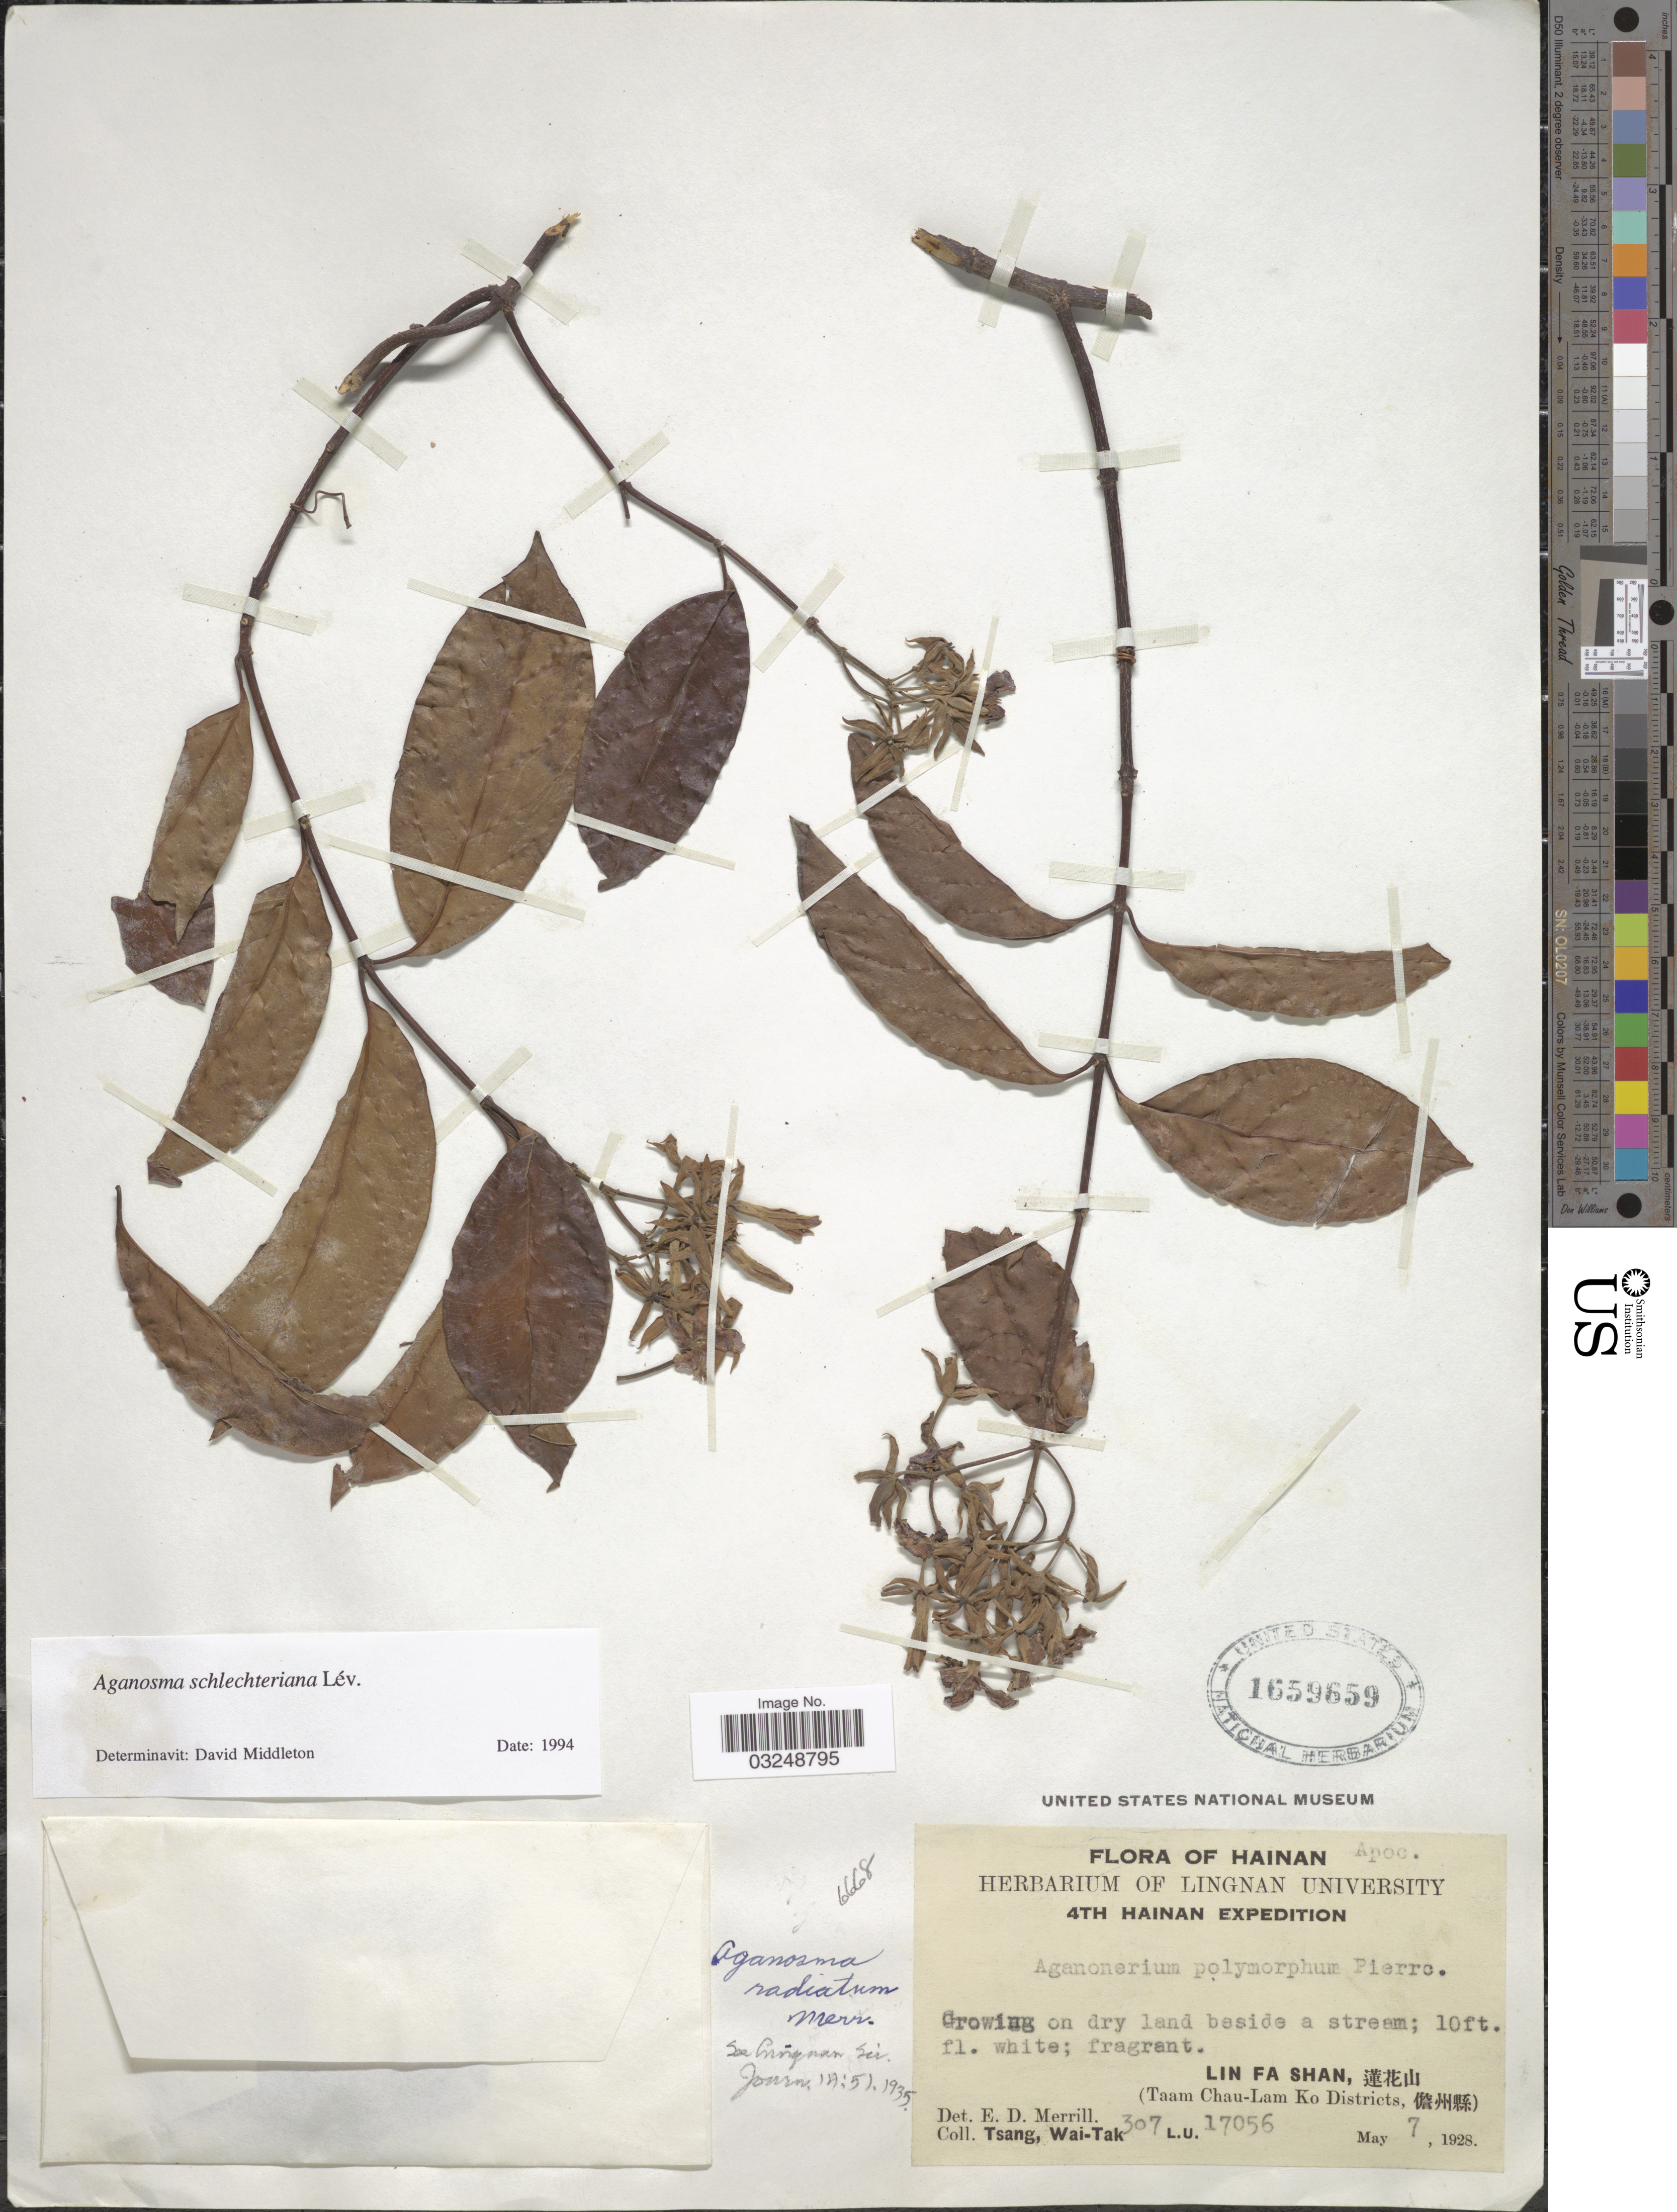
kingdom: Plantae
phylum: Tracheophyta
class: Magnoliopsida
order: Gentianales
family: Apocynaceae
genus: Aganosma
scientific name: Aganosma schlechteriana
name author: H. Lév.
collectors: W. T. Tsang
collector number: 307/L.U. 17056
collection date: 1928-05-07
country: China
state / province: Hainan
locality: LFa Shan, (Taam Chau-Lam Ko Districts.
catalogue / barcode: US 1659659